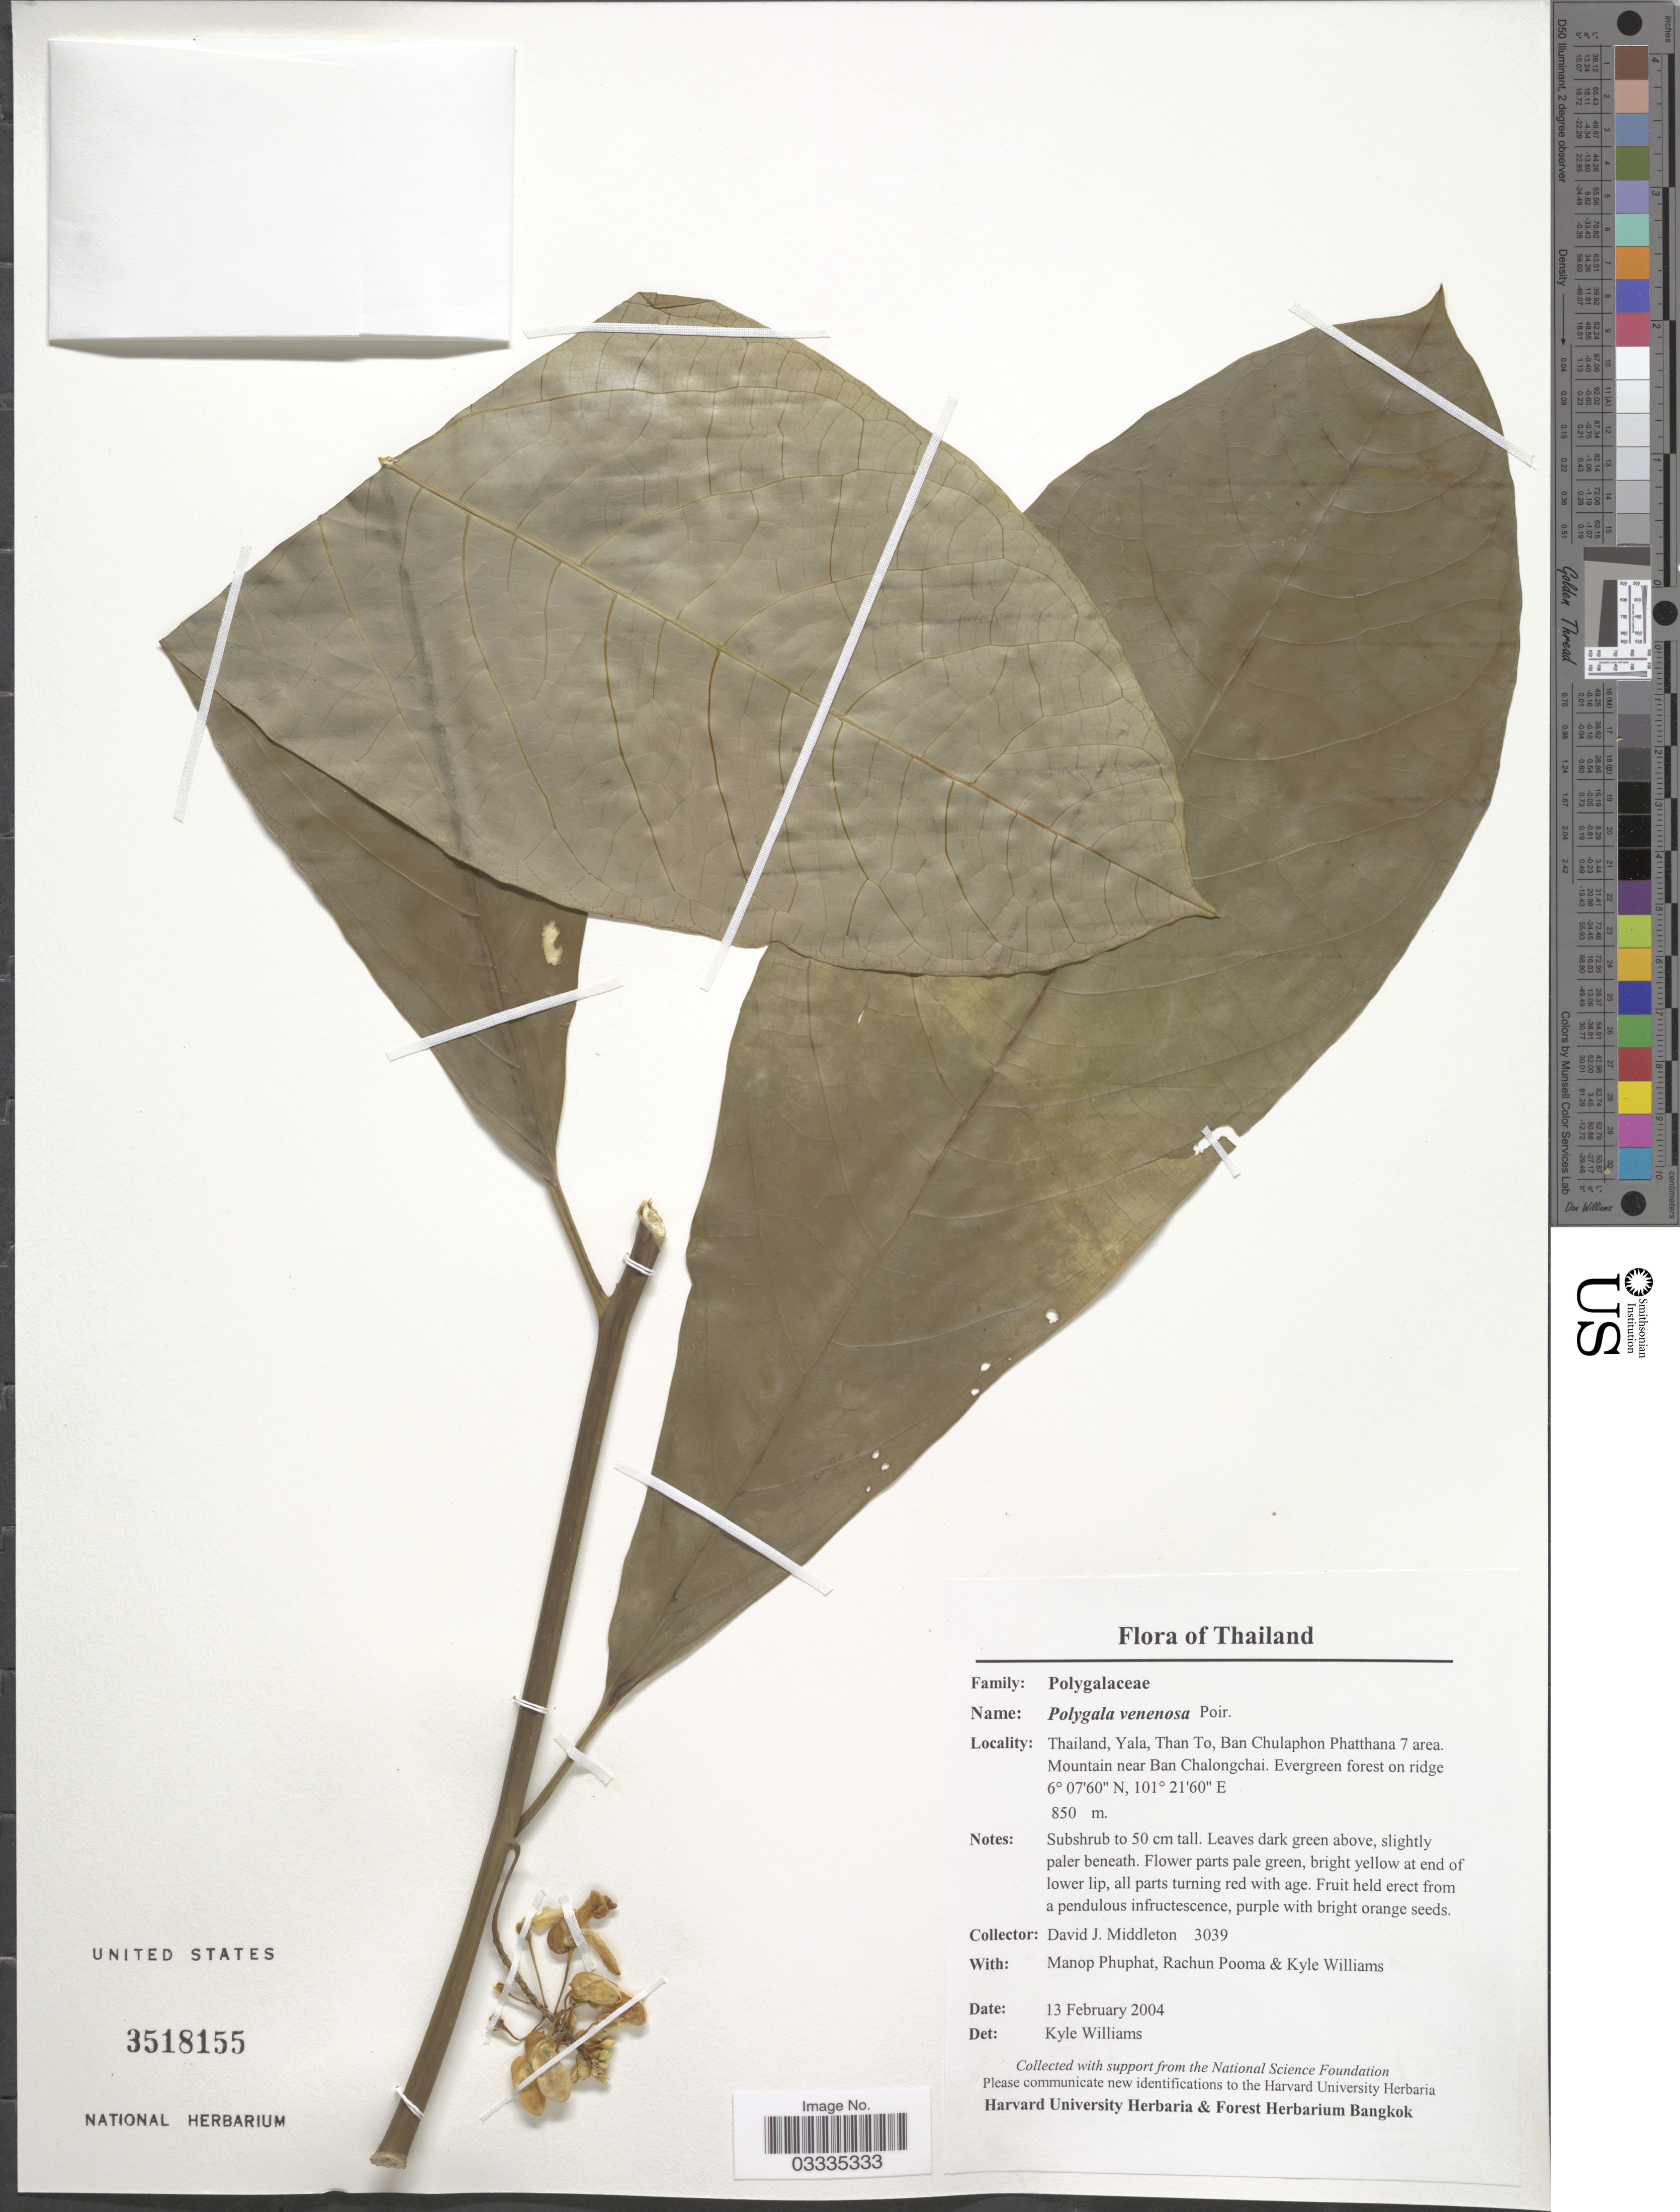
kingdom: Plantae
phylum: Tracheophyta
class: Magnoliopsida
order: Fabales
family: Polygalaceae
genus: Polygala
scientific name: Polygala venenosa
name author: Juss. ex Poir.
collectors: D. J. Middleton, M. Phuphat, R. Pooma & K. Williams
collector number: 3039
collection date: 2004-02-13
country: Thailand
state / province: Yala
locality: Than To, Ban Chulaphon Phattana 7 area. Mountain near Ban Chalongchai. Evergreen forest on ridge.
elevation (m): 850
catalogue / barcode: US 3518155